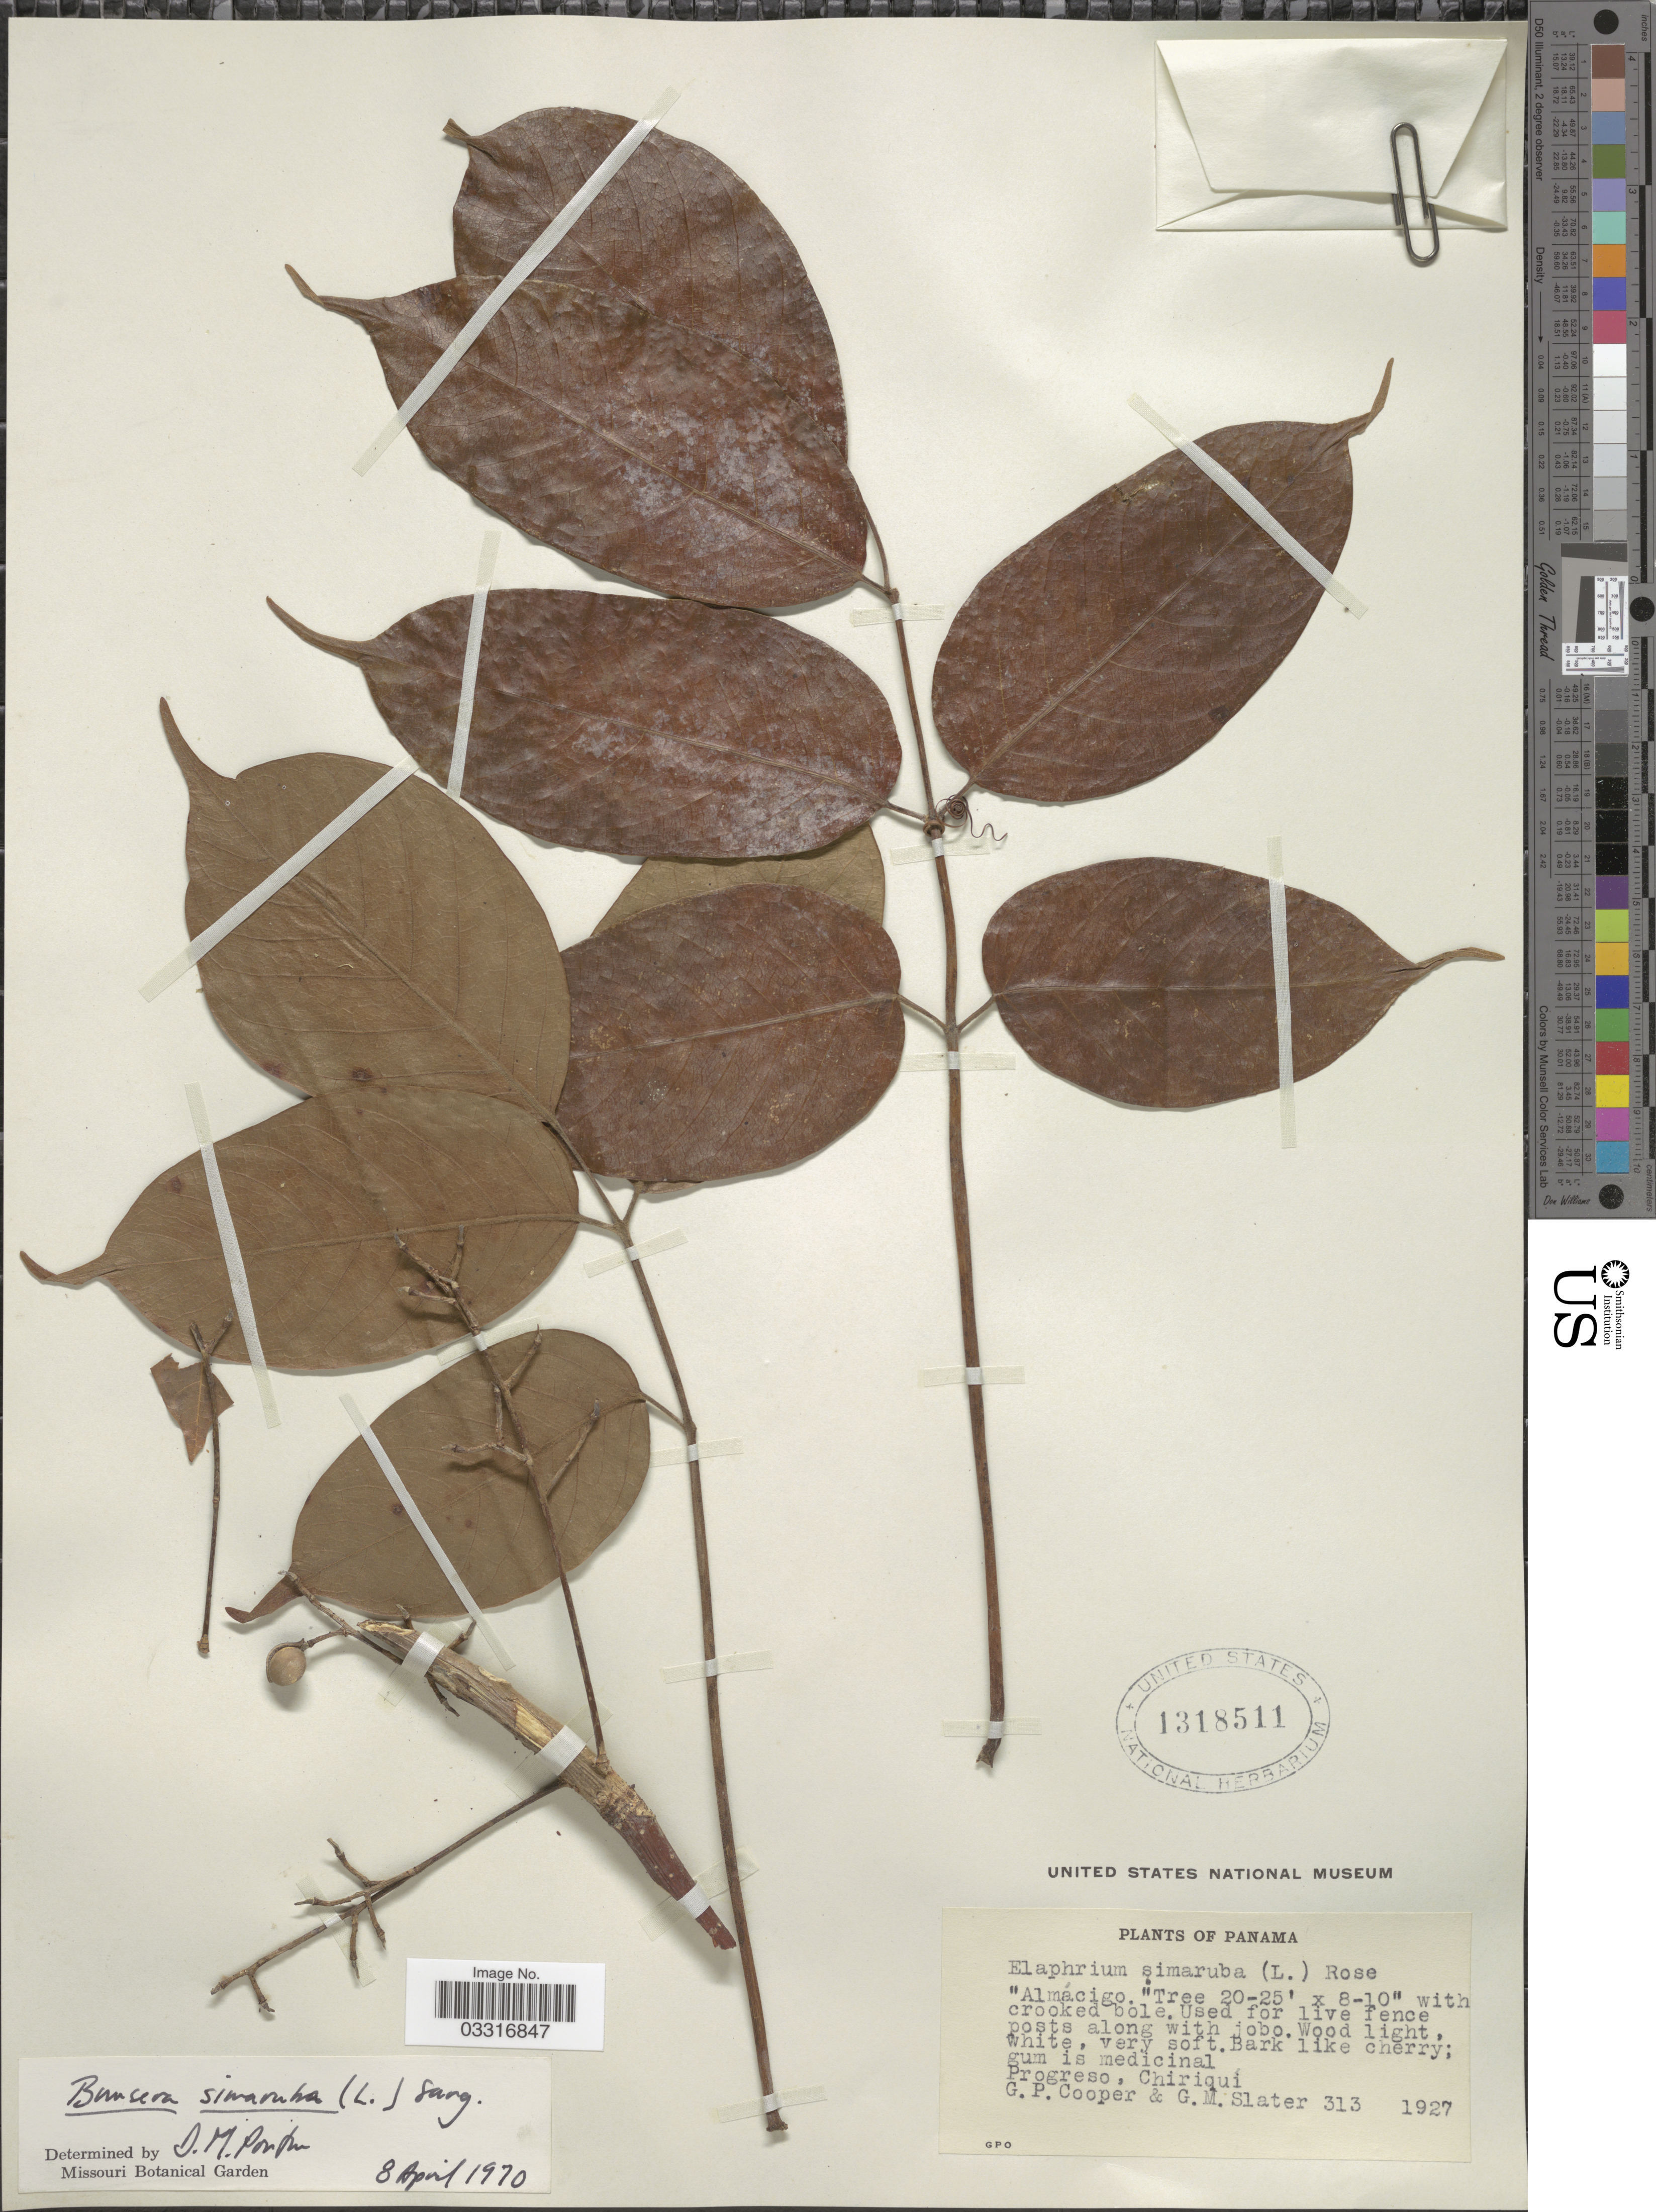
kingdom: Plantae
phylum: Tracheophyta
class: Magnoliopsida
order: Sapindales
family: Burseraceae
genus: Bursera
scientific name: Bursera simaruba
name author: (L.) Sarg.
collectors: G. Cooper & M. Slater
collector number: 313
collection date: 1927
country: Panama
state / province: Chiriqui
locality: Progreso.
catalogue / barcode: US 1318511